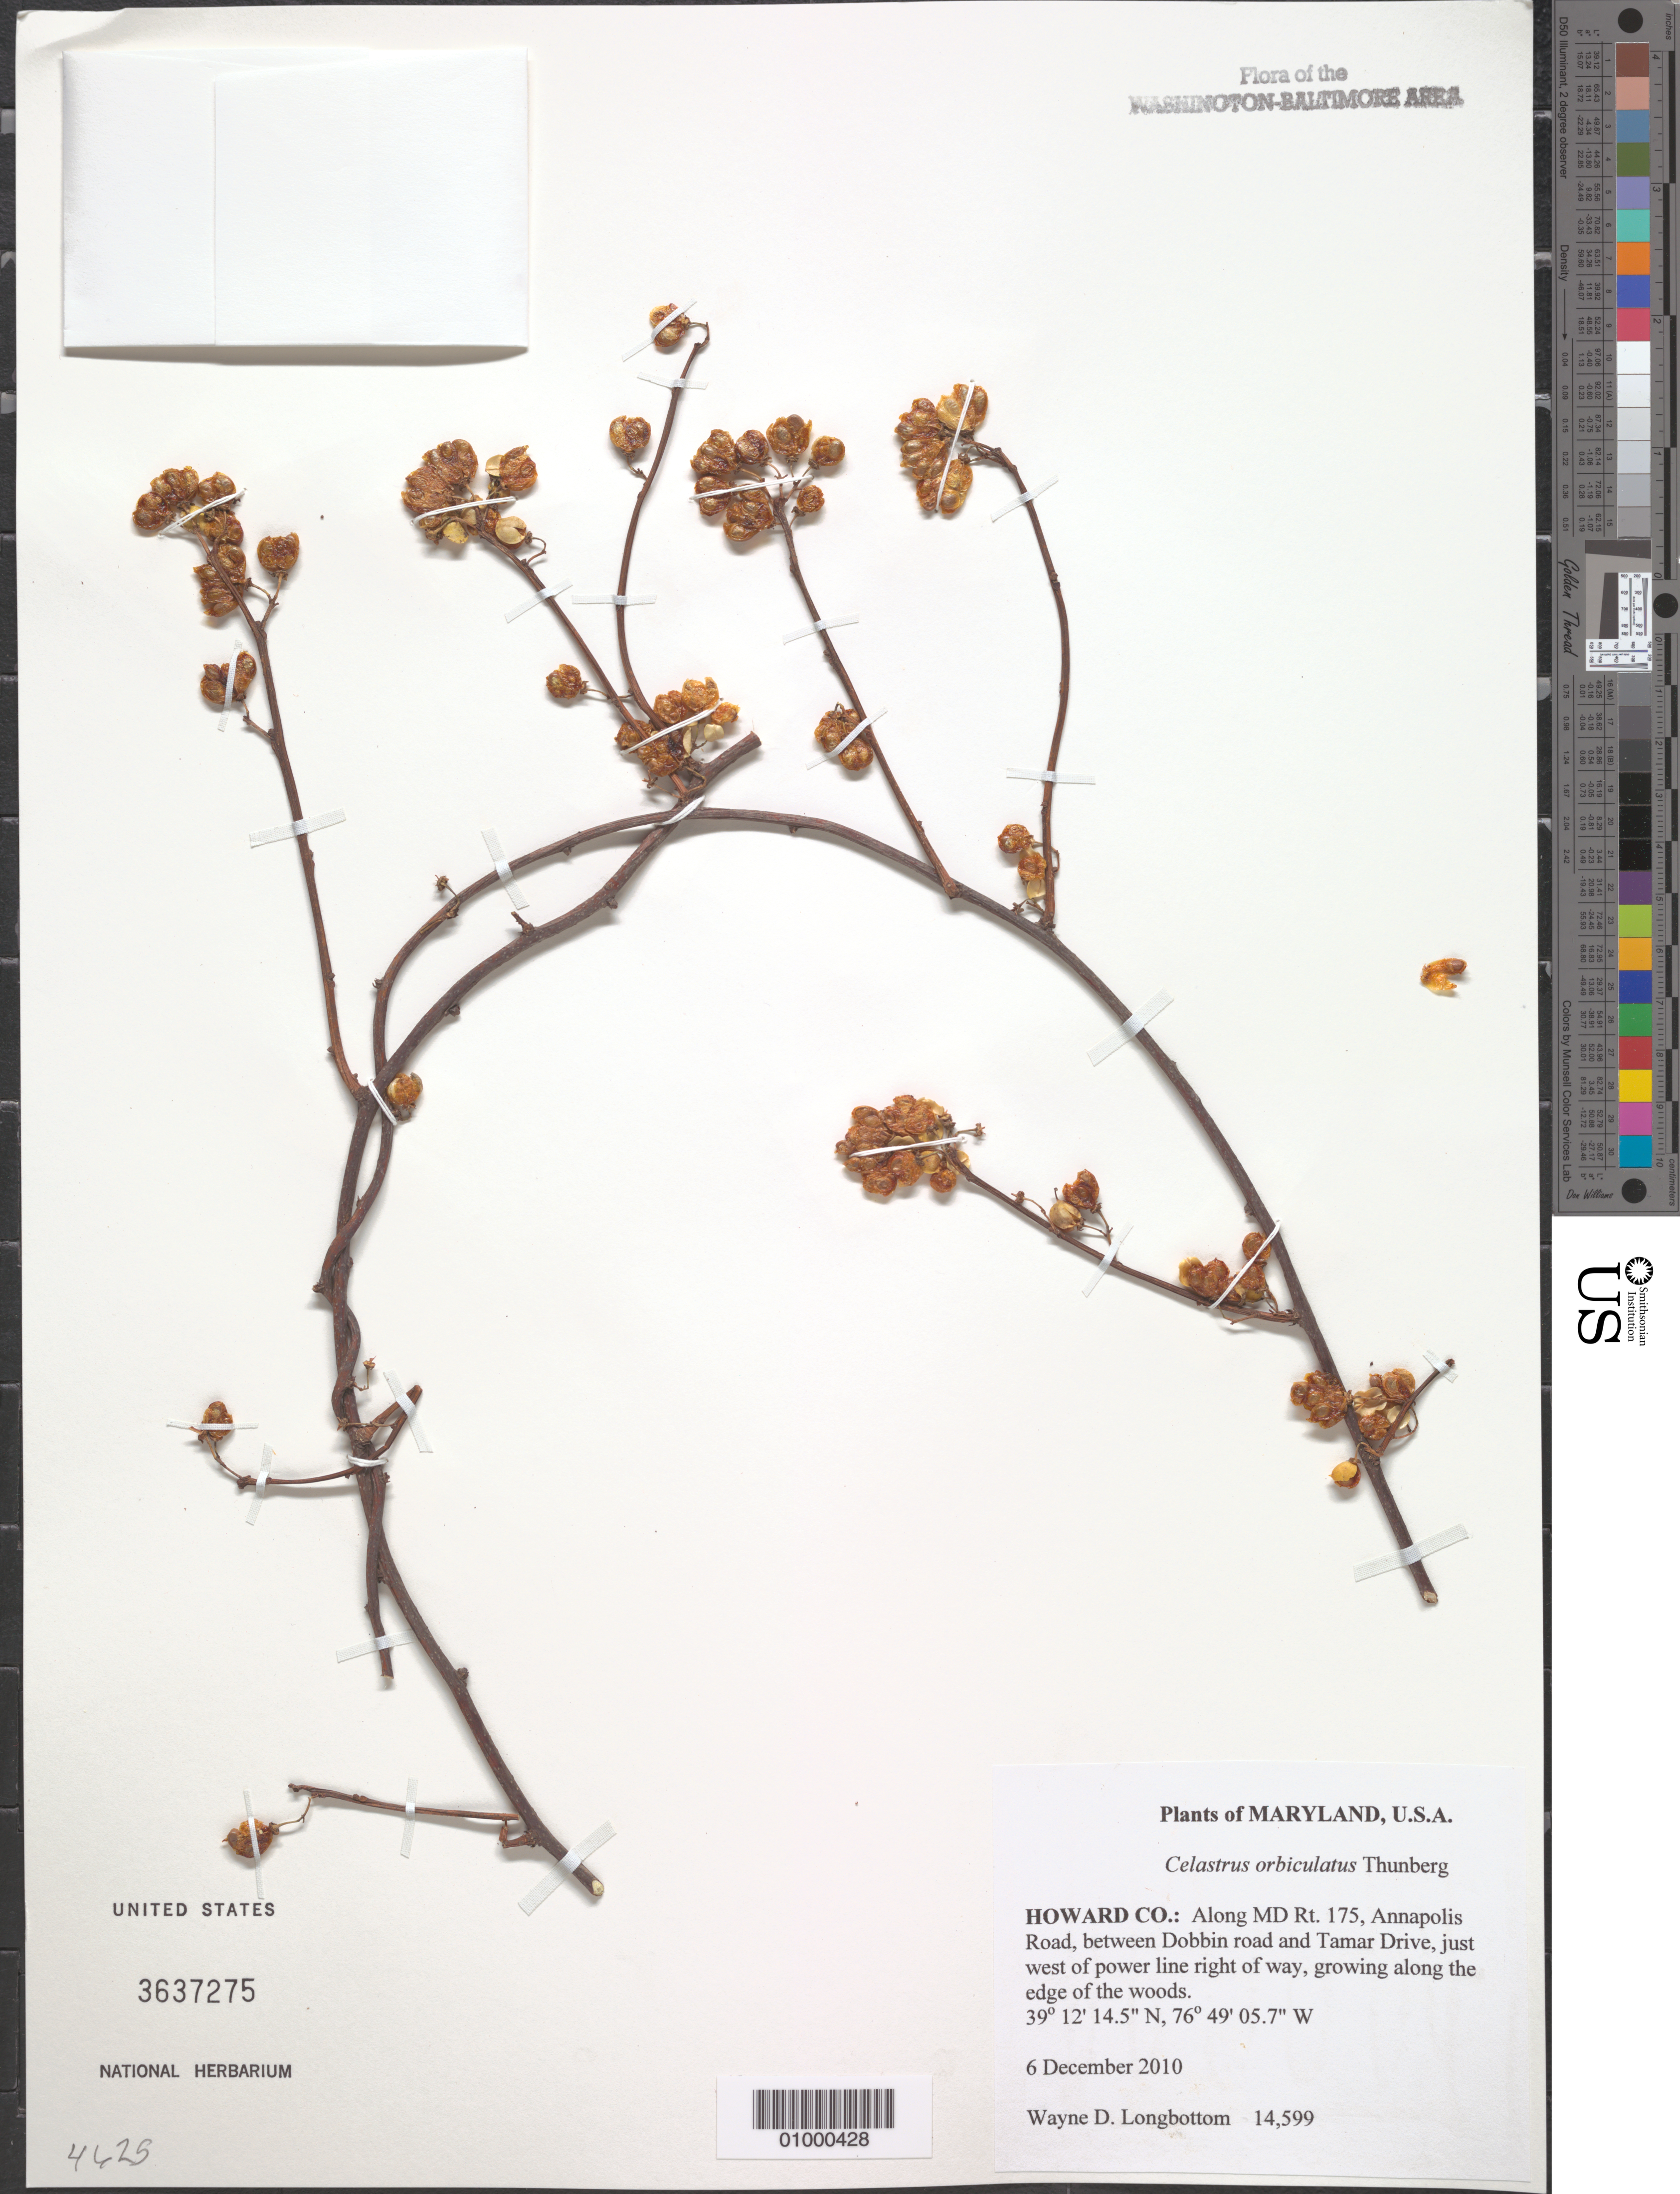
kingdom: Plantae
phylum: Tracheophyta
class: Magnoliopsida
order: Celastrales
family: Celastraceae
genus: Celastrus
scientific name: Celastrus orbiculatus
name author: Thunb.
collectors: W. D. Longbottom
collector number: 14599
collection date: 2010-12-06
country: United States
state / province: Maryland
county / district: Anne Arundel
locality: Along MD Rt. 175, Annapolis Road, between Dobbin road and Tamar Drive, just west of power line right of way, growing along the edge of the woods.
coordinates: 39 12 14.5 N, 76 49 05.7 W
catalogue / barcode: US 3637275